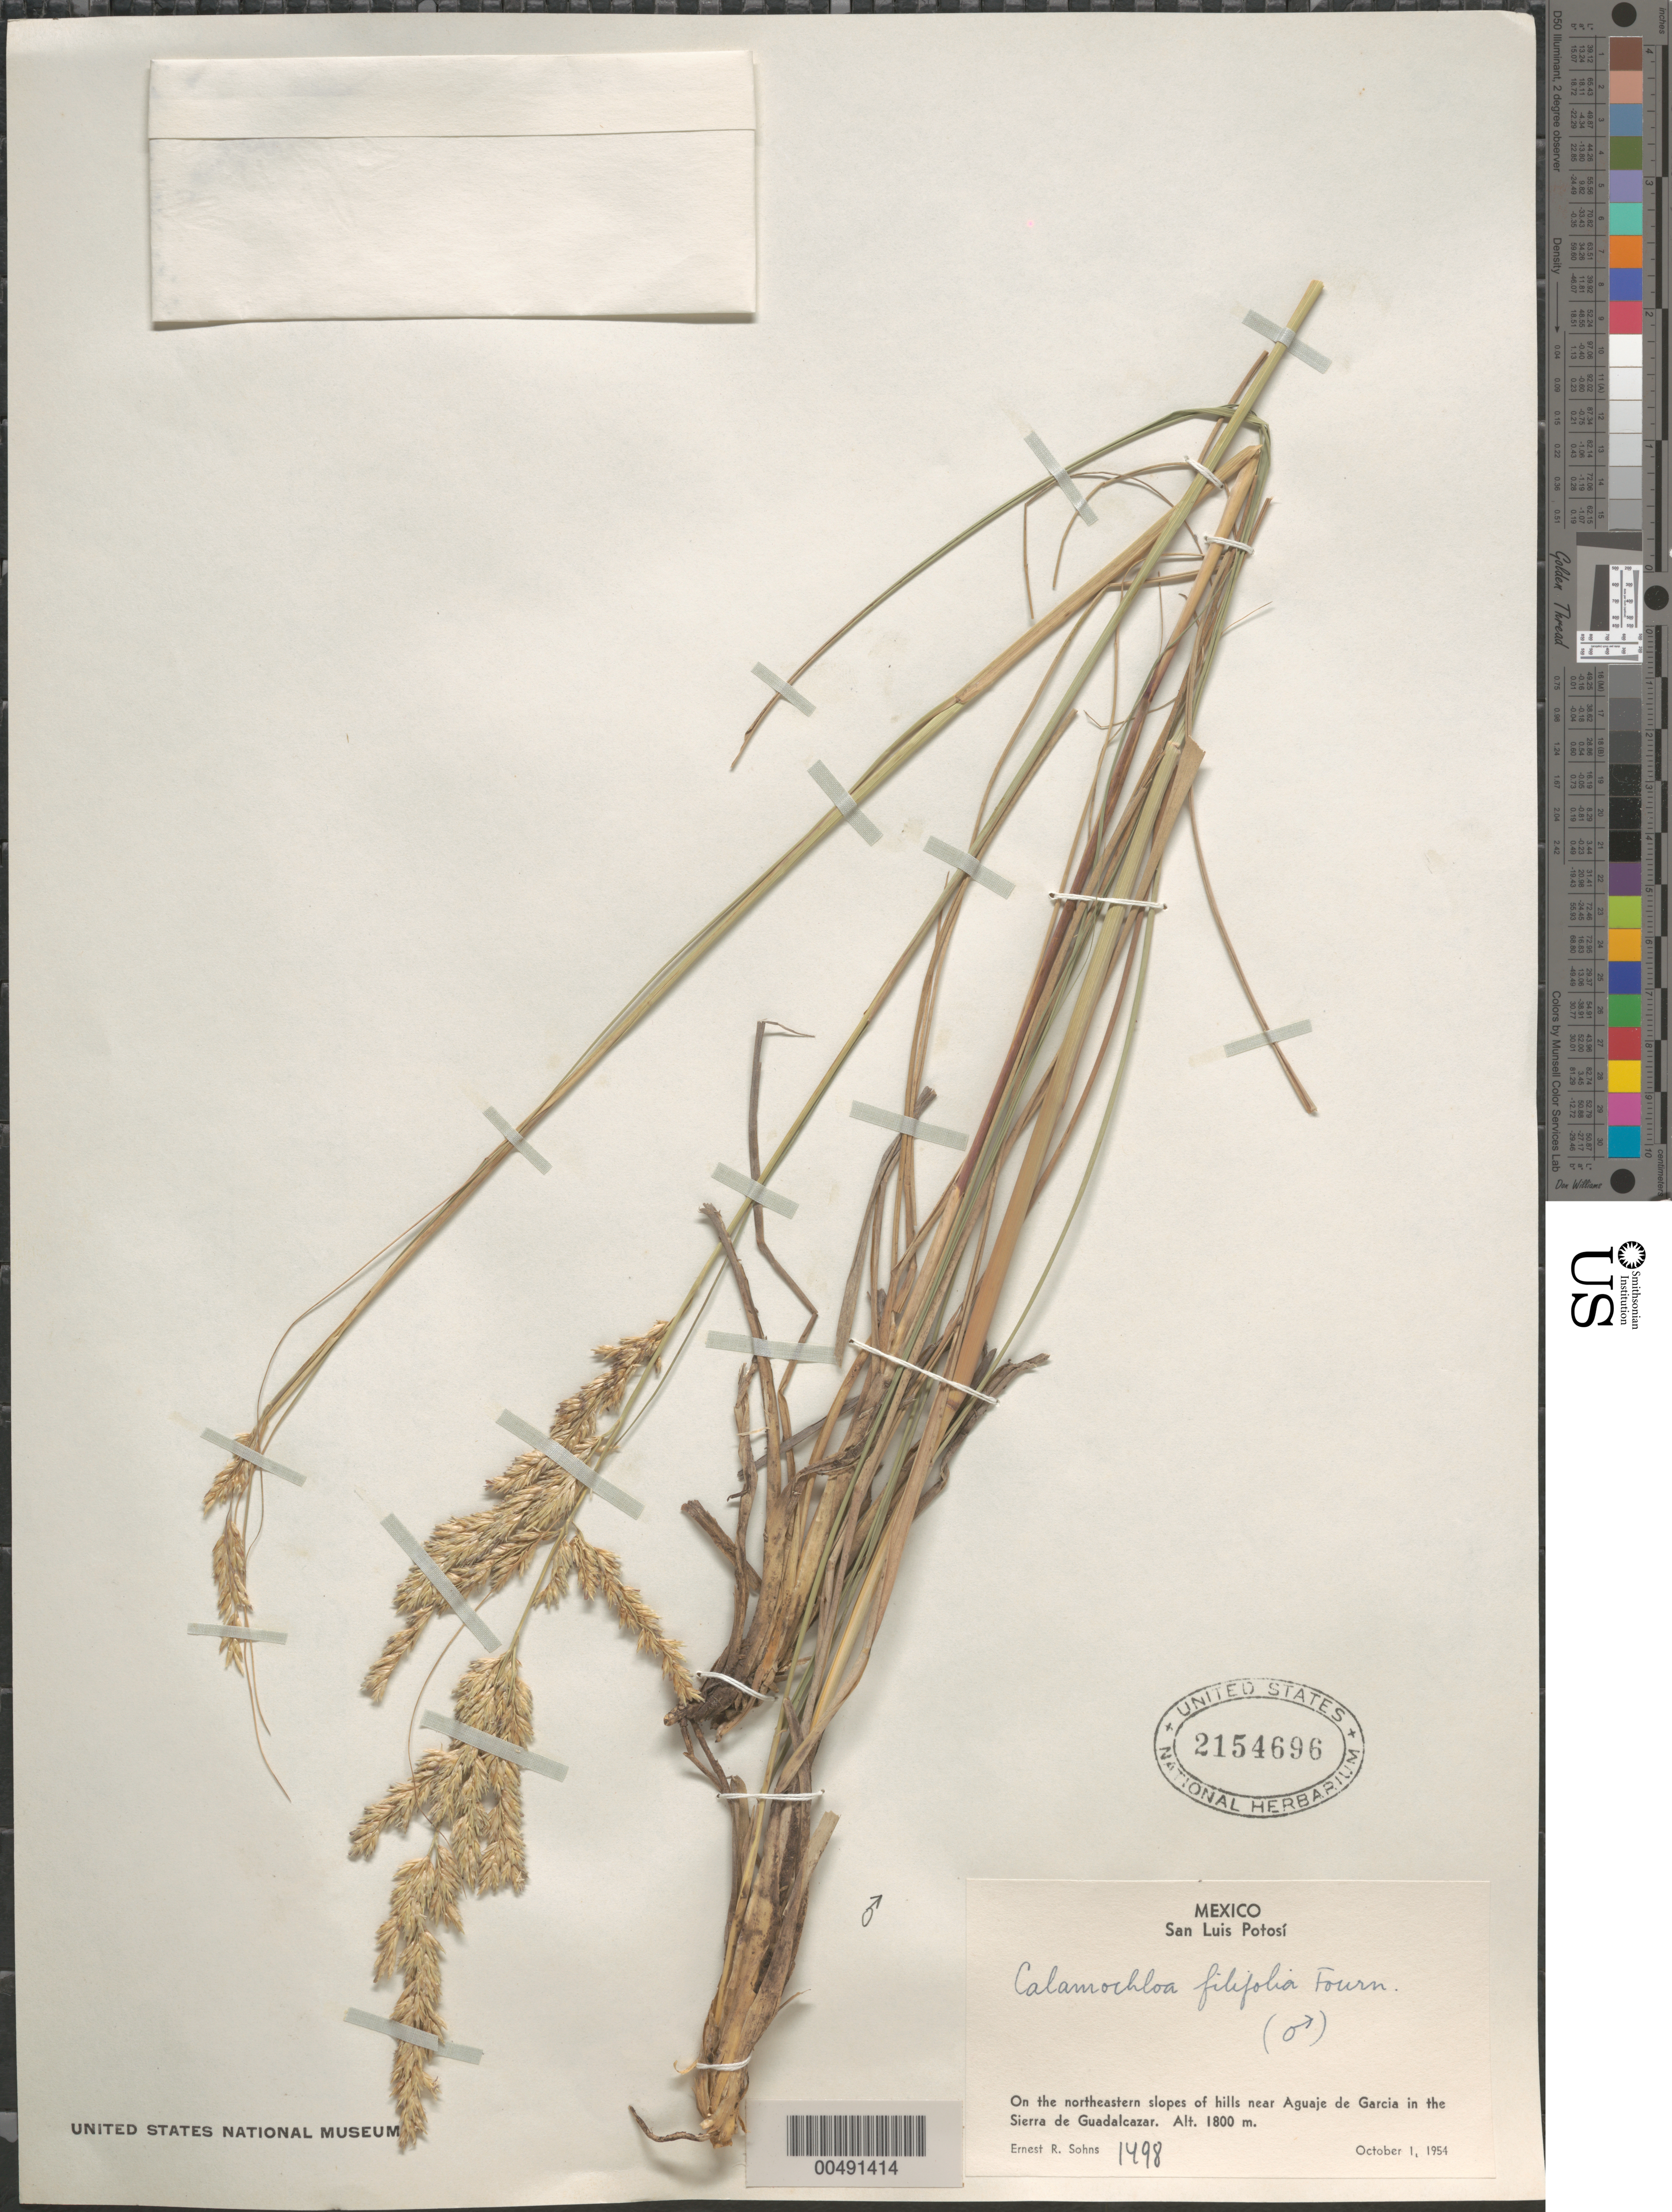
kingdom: Plantae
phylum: Tracheophyta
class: Liliopsida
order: Poales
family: Poaceae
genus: Sohnsia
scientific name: Sohnsia filifolia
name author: (E. Fourn.) Airy Shaw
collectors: E. R. Sohns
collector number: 1498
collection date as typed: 1 Oct 1954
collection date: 1954-10-01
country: Mexico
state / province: San Luis Potosi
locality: NE slopes of hills near Aguaje de Garcia in the Sierra de Guadalcazar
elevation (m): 1800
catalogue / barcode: US 2154696